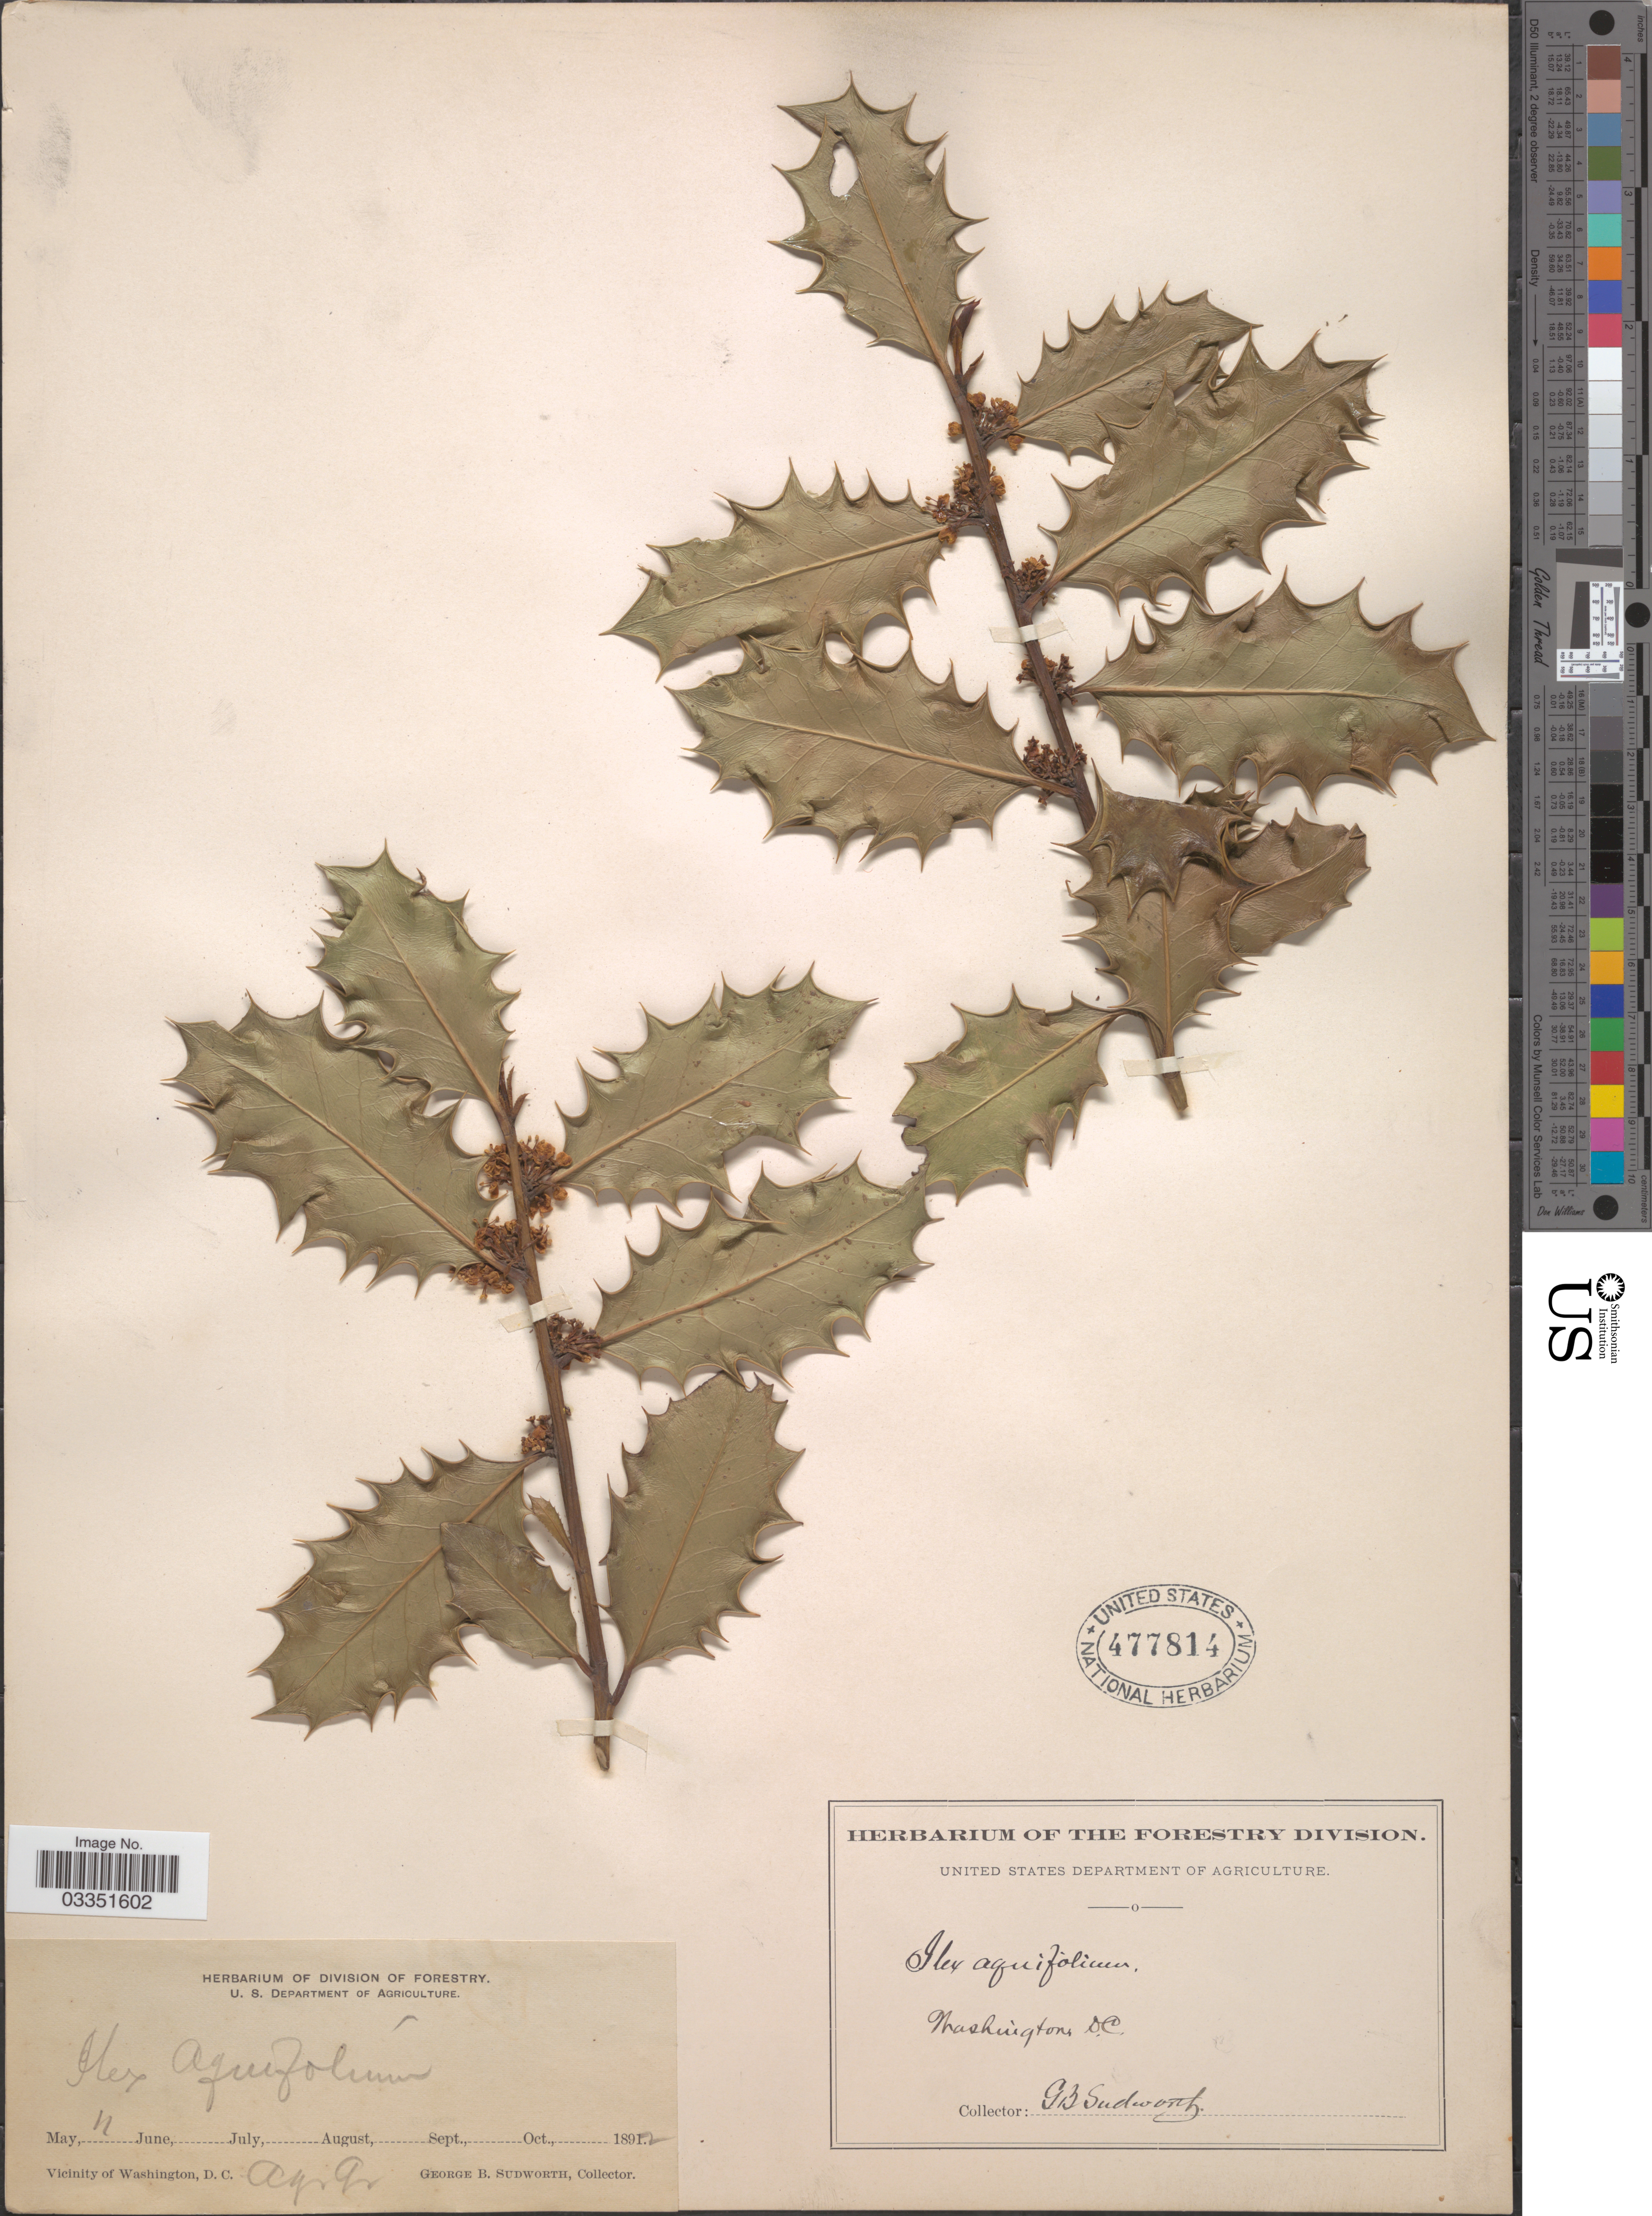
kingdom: Plantae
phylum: Tracheophyta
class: Magnoliopsida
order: Aquifoliales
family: Aquifoliaceae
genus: Ilex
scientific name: Ilex aquifolium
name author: L.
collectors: G. B. Sudworth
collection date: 1892-05-11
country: United States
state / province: District of Columbia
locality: Vicinity of Washington, D.C.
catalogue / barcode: US 477814